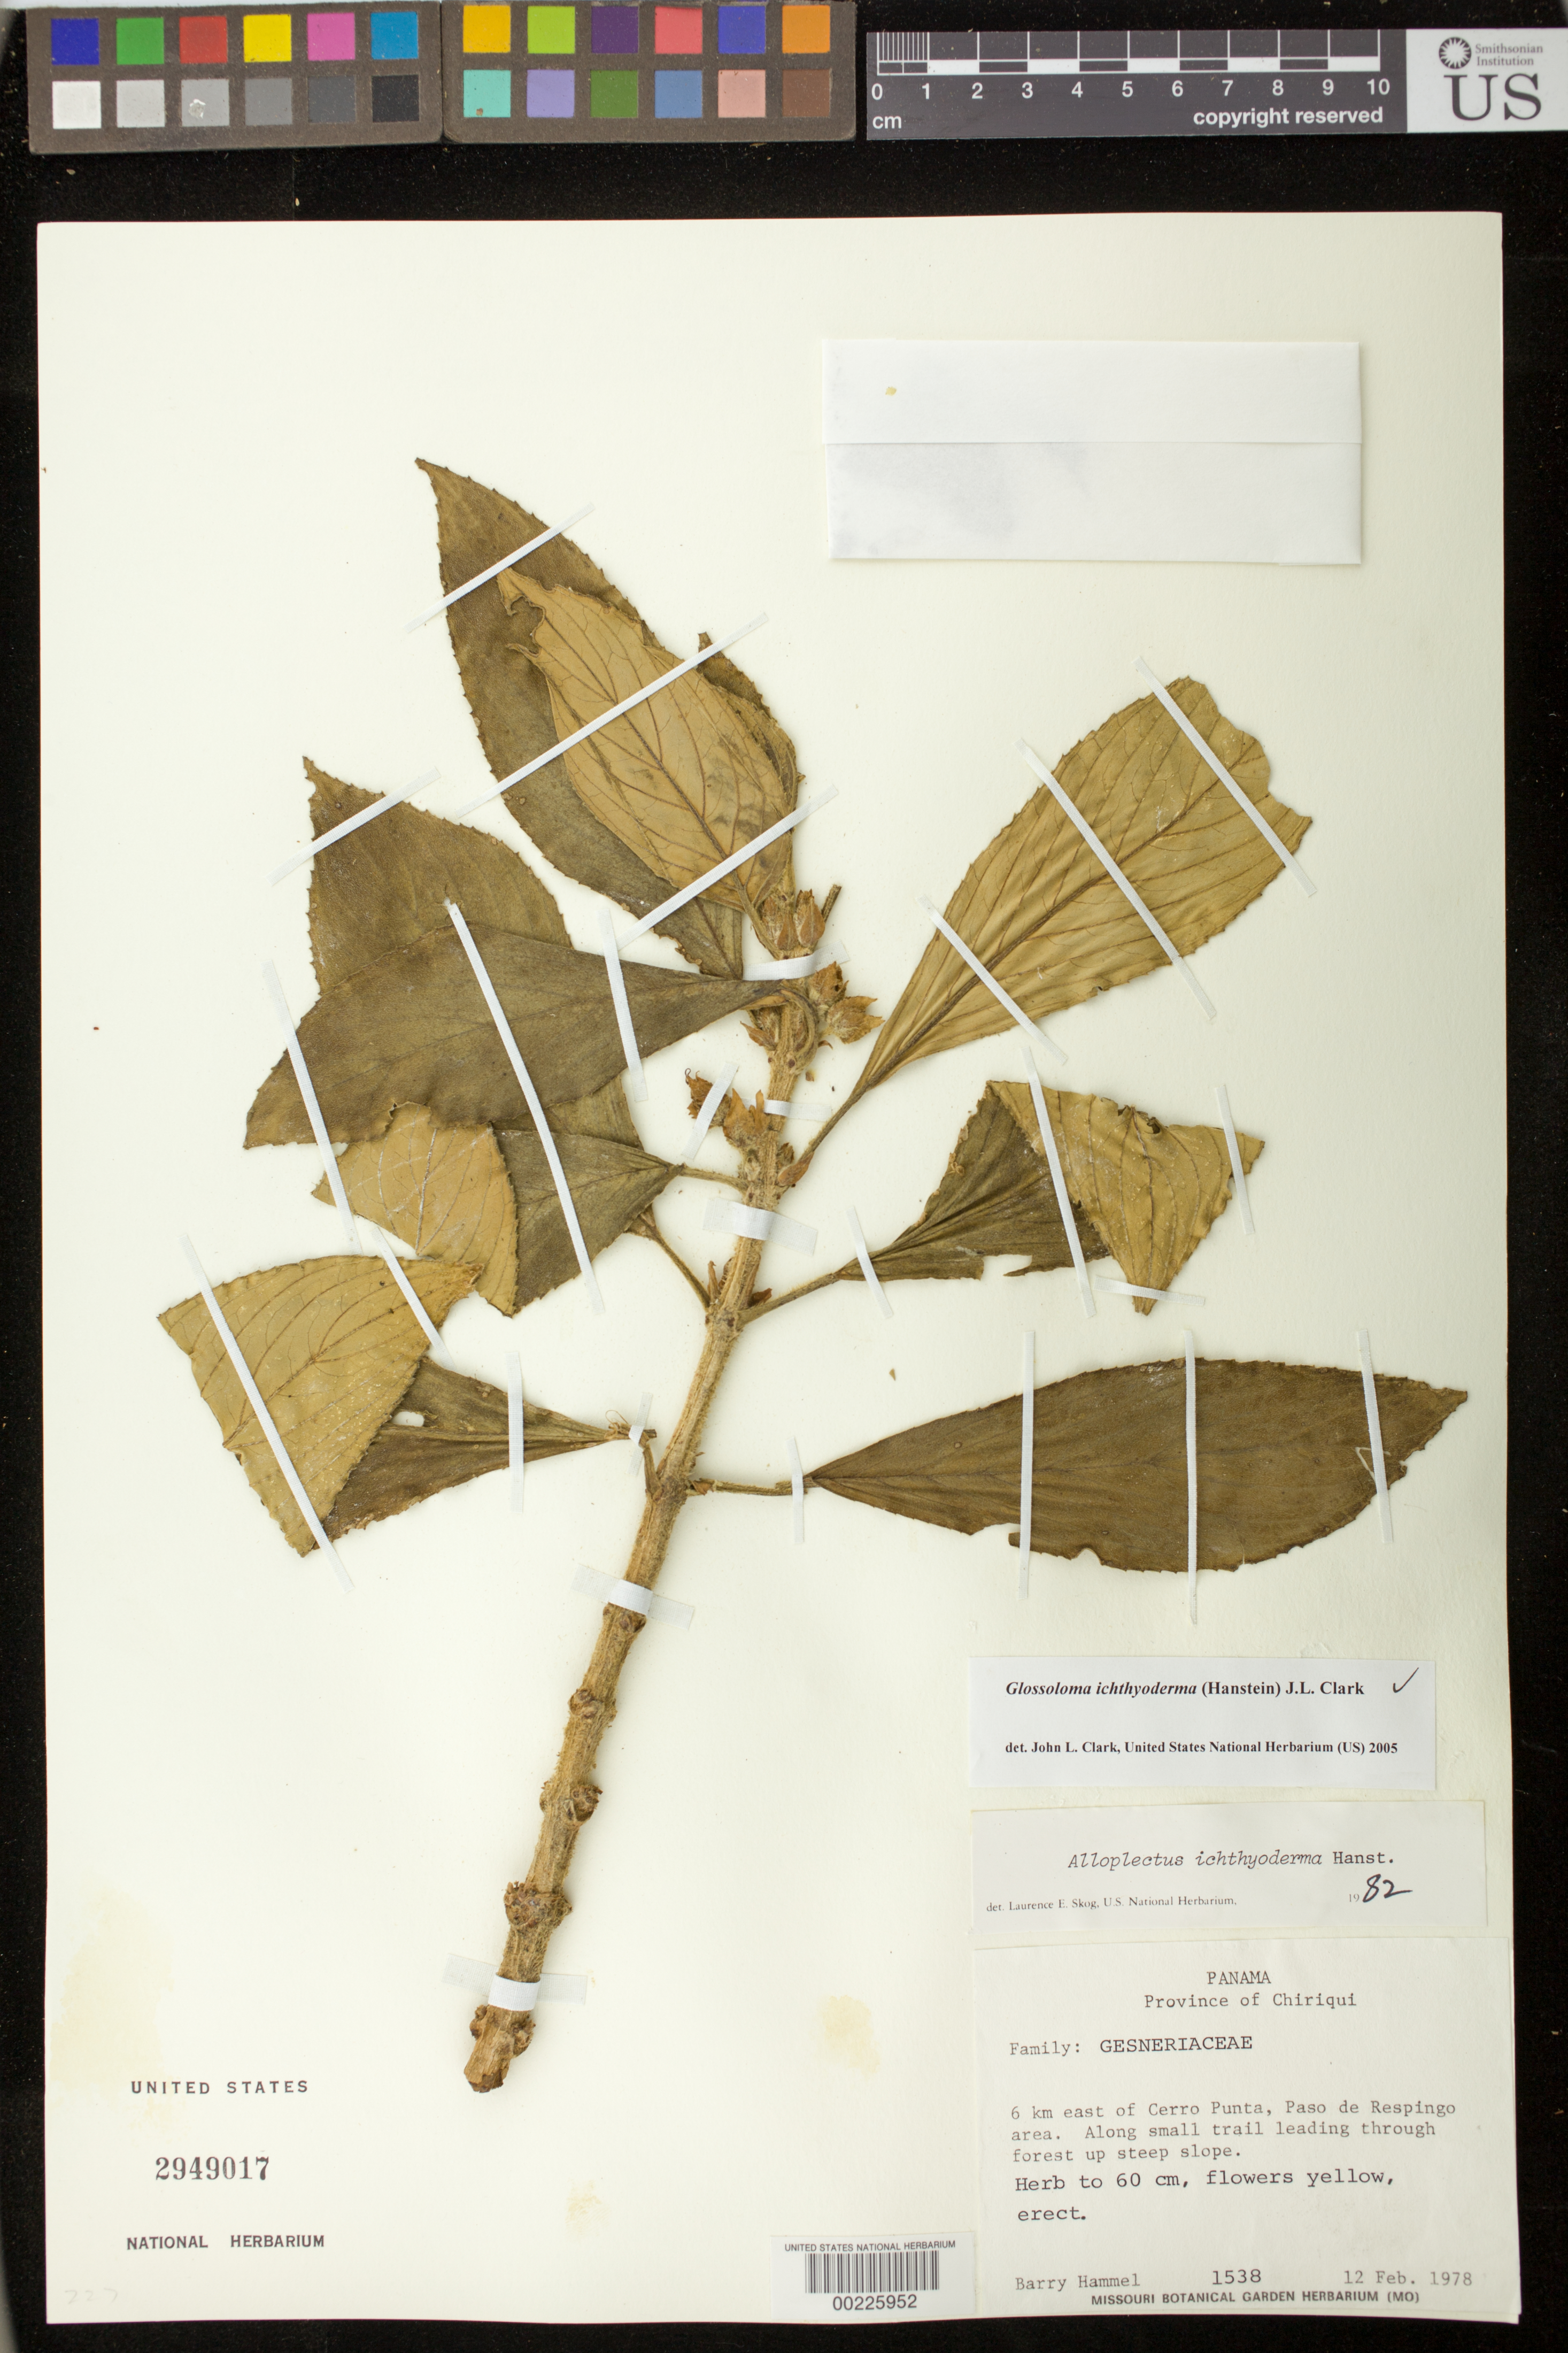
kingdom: Plantae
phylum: Tracheophyta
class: Magnoliopsida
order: Lamiales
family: Gesneriaceae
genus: Glossoloma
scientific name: Glossoloma ichthyoderma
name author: (Hanst.) J.L. Clark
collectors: B. Hammel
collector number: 1538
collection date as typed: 12 Feb 1978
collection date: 1978-02-12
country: Panama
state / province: Chiriquí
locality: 6 km E of Cerro Punta, Paso de Respingo area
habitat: Along small trail leading through forest up steep slope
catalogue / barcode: US 2949017